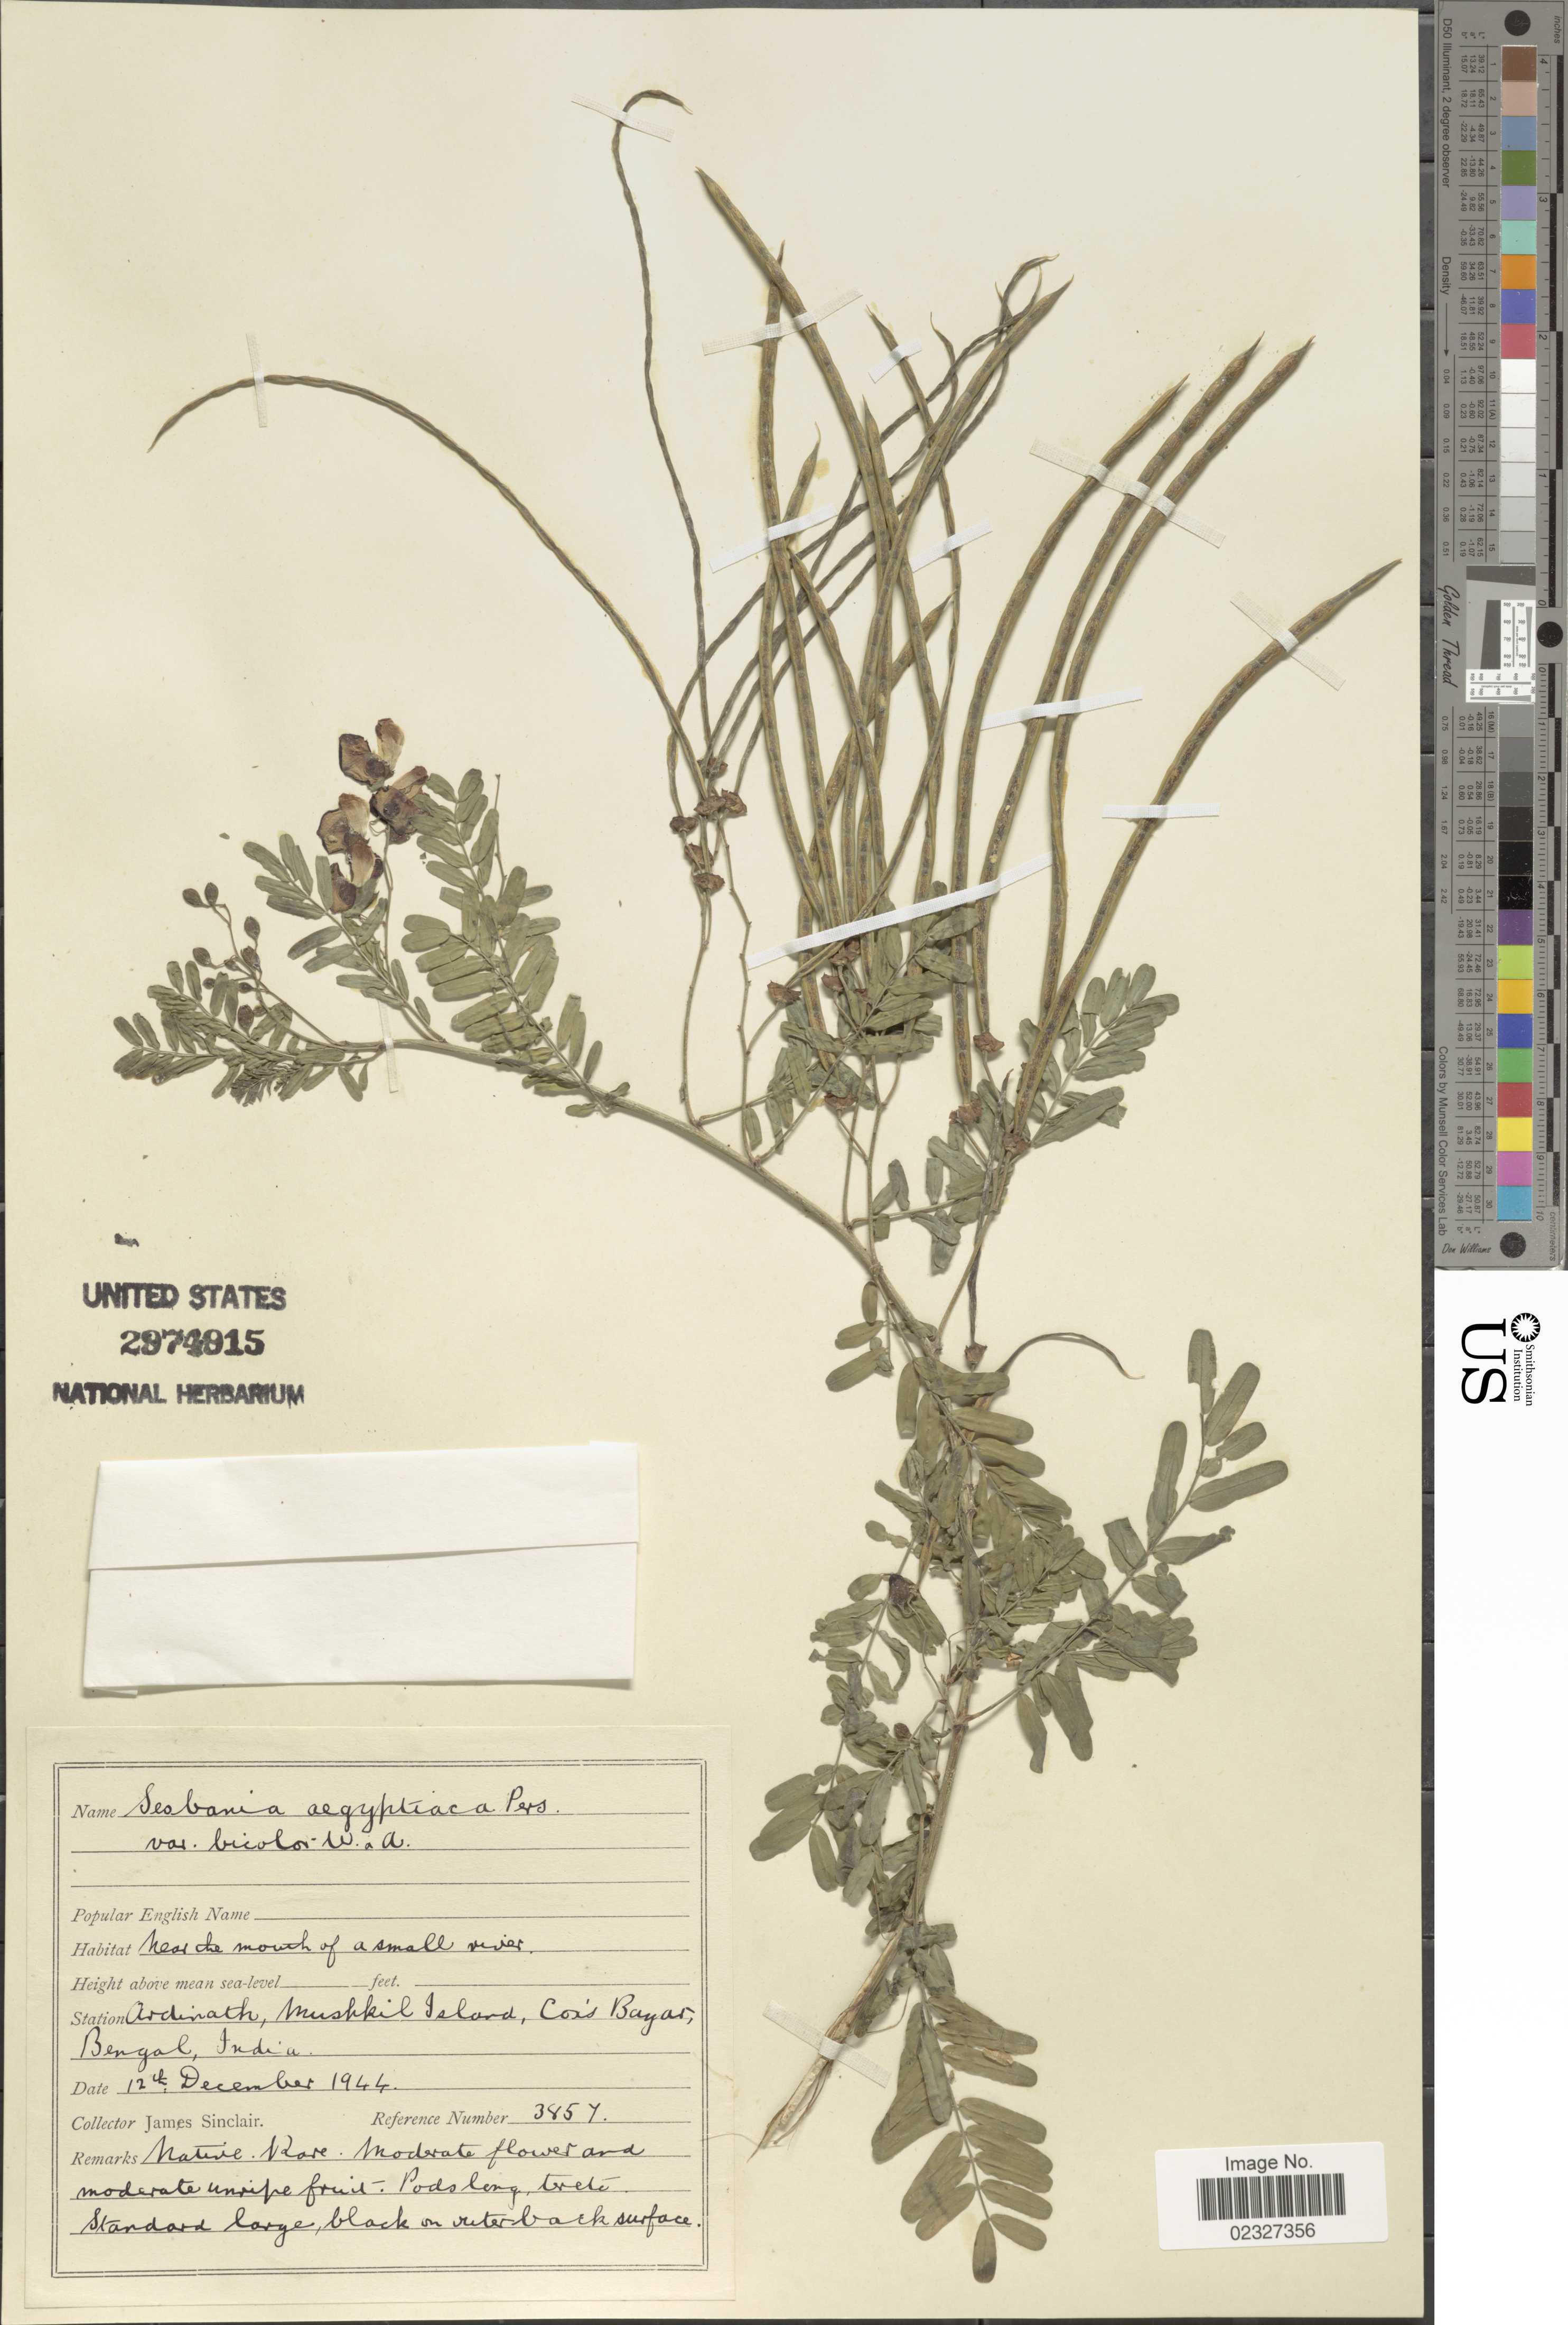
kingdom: Plantae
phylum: Tracheophyta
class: Magnoliopsida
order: Fabales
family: Fabaceae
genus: Sesbania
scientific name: Sesbania sesban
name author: (L.) Merr.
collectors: J. Sinclair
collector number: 3857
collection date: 1944-12-12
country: Bangladesh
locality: Adinath, Muskkil Island [Maheshkhali Island], Cox's Bazar, Bengal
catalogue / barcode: US 2974915